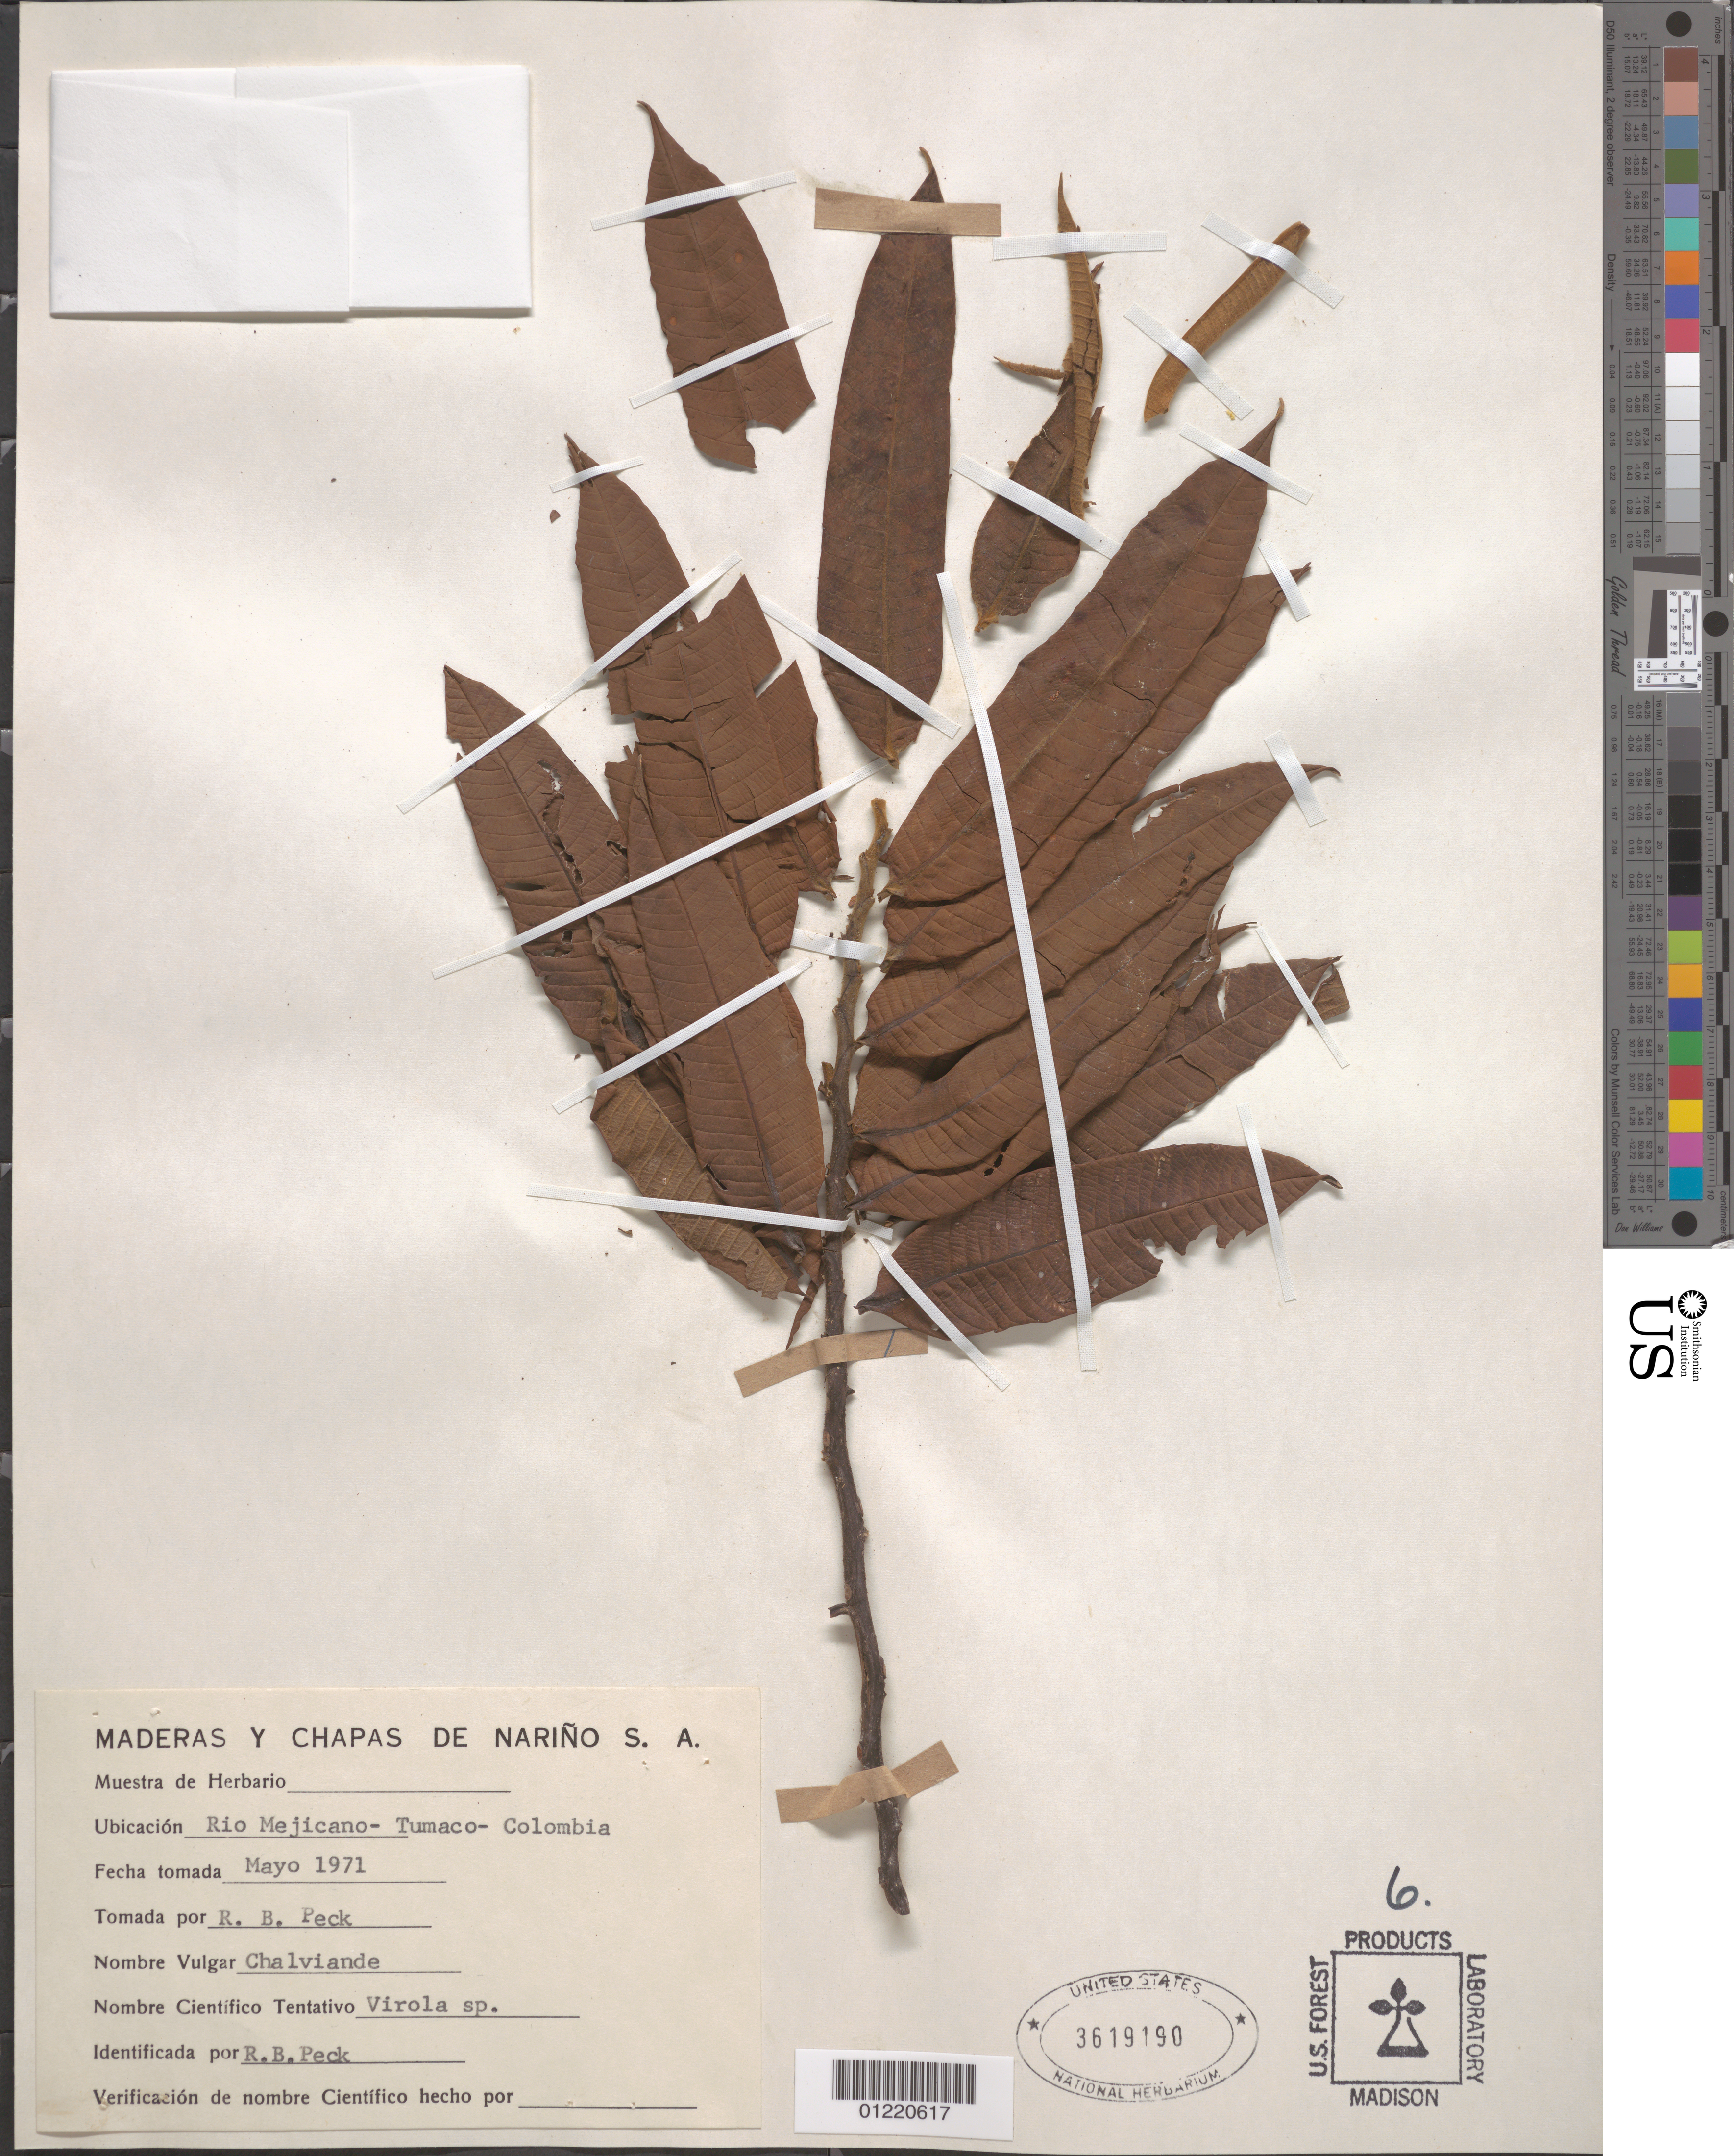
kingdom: Plantae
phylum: Tracheophyta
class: Magnoliopsida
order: Magnoliales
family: Myristicaceae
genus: Virola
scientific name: Virola sp.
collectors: R. Peck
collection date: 1971-05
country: Colombia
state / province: Nariño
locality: Rio Mejicano; Tumaco.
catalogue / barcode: US 3619190